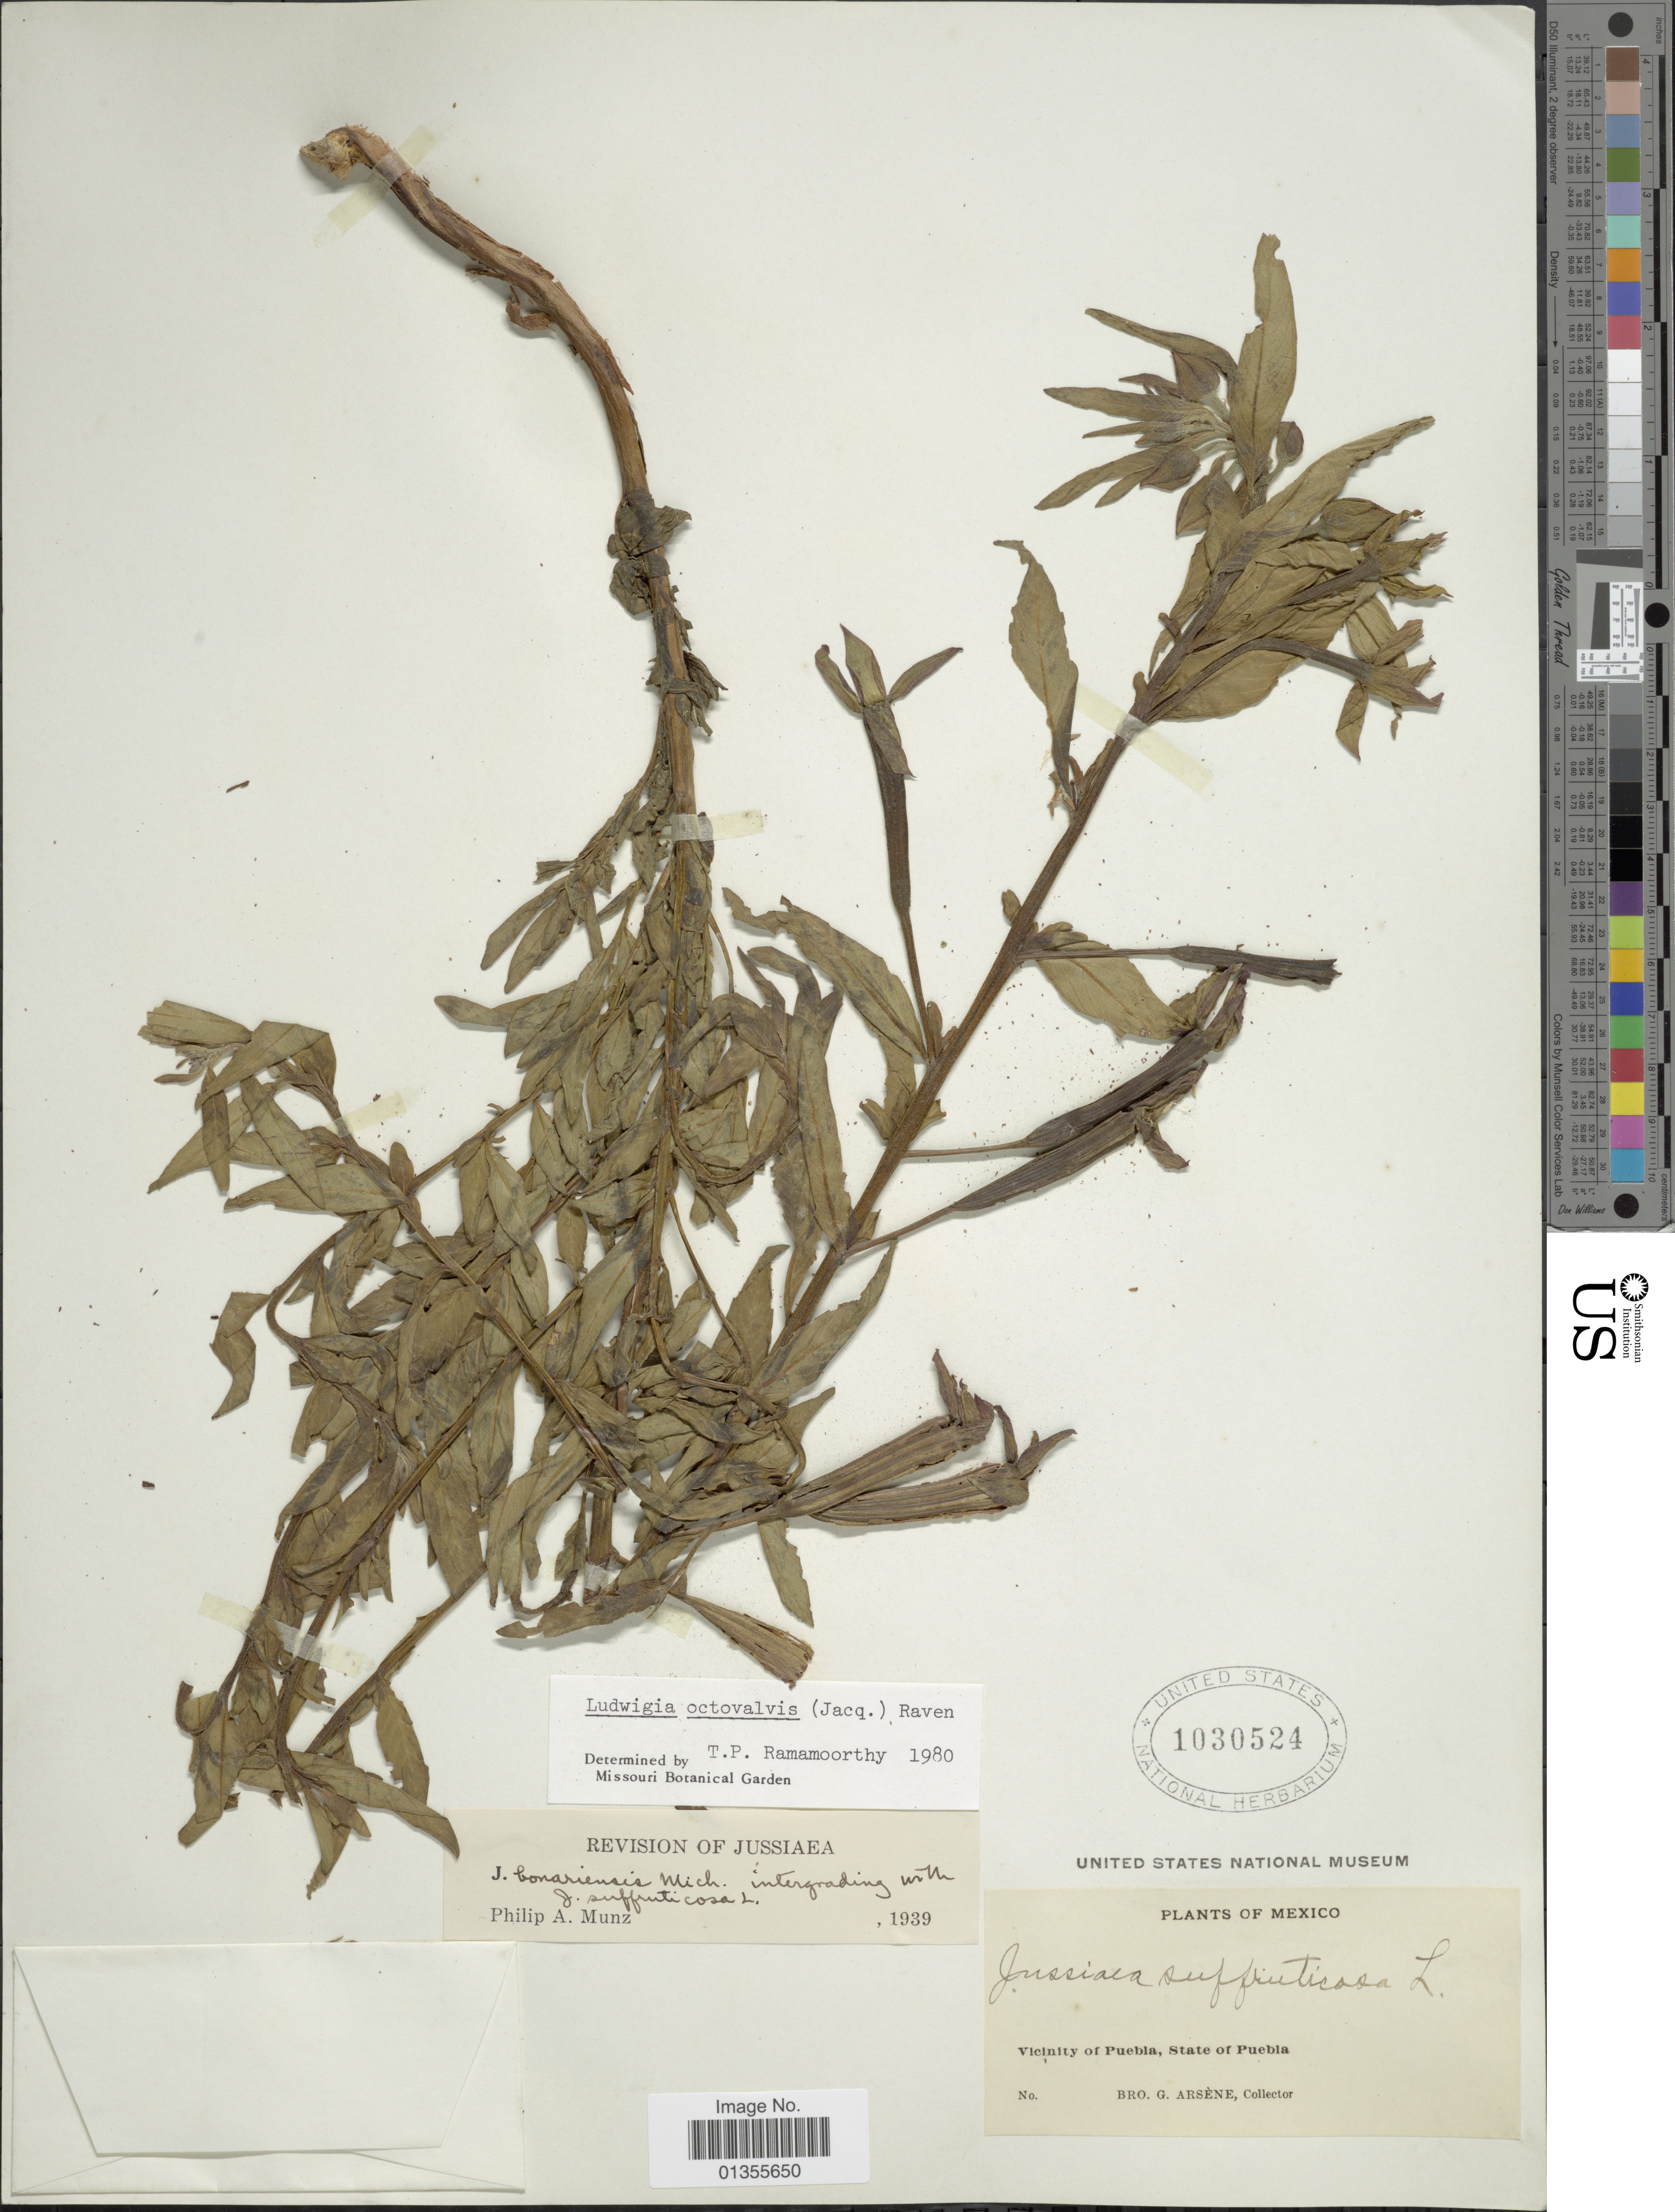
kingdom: Plantae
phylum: Tracheophyta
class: Magnoliopsida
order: Myrtales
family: Onagraceae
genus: Ludwigia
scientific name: Ludwigia octovalvis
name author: (Jacq.) P.H. Raven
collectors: Bro. G. Arsène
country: Mexico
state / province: Puebla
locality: Vicinity of Puebla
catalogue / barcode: US 1030524